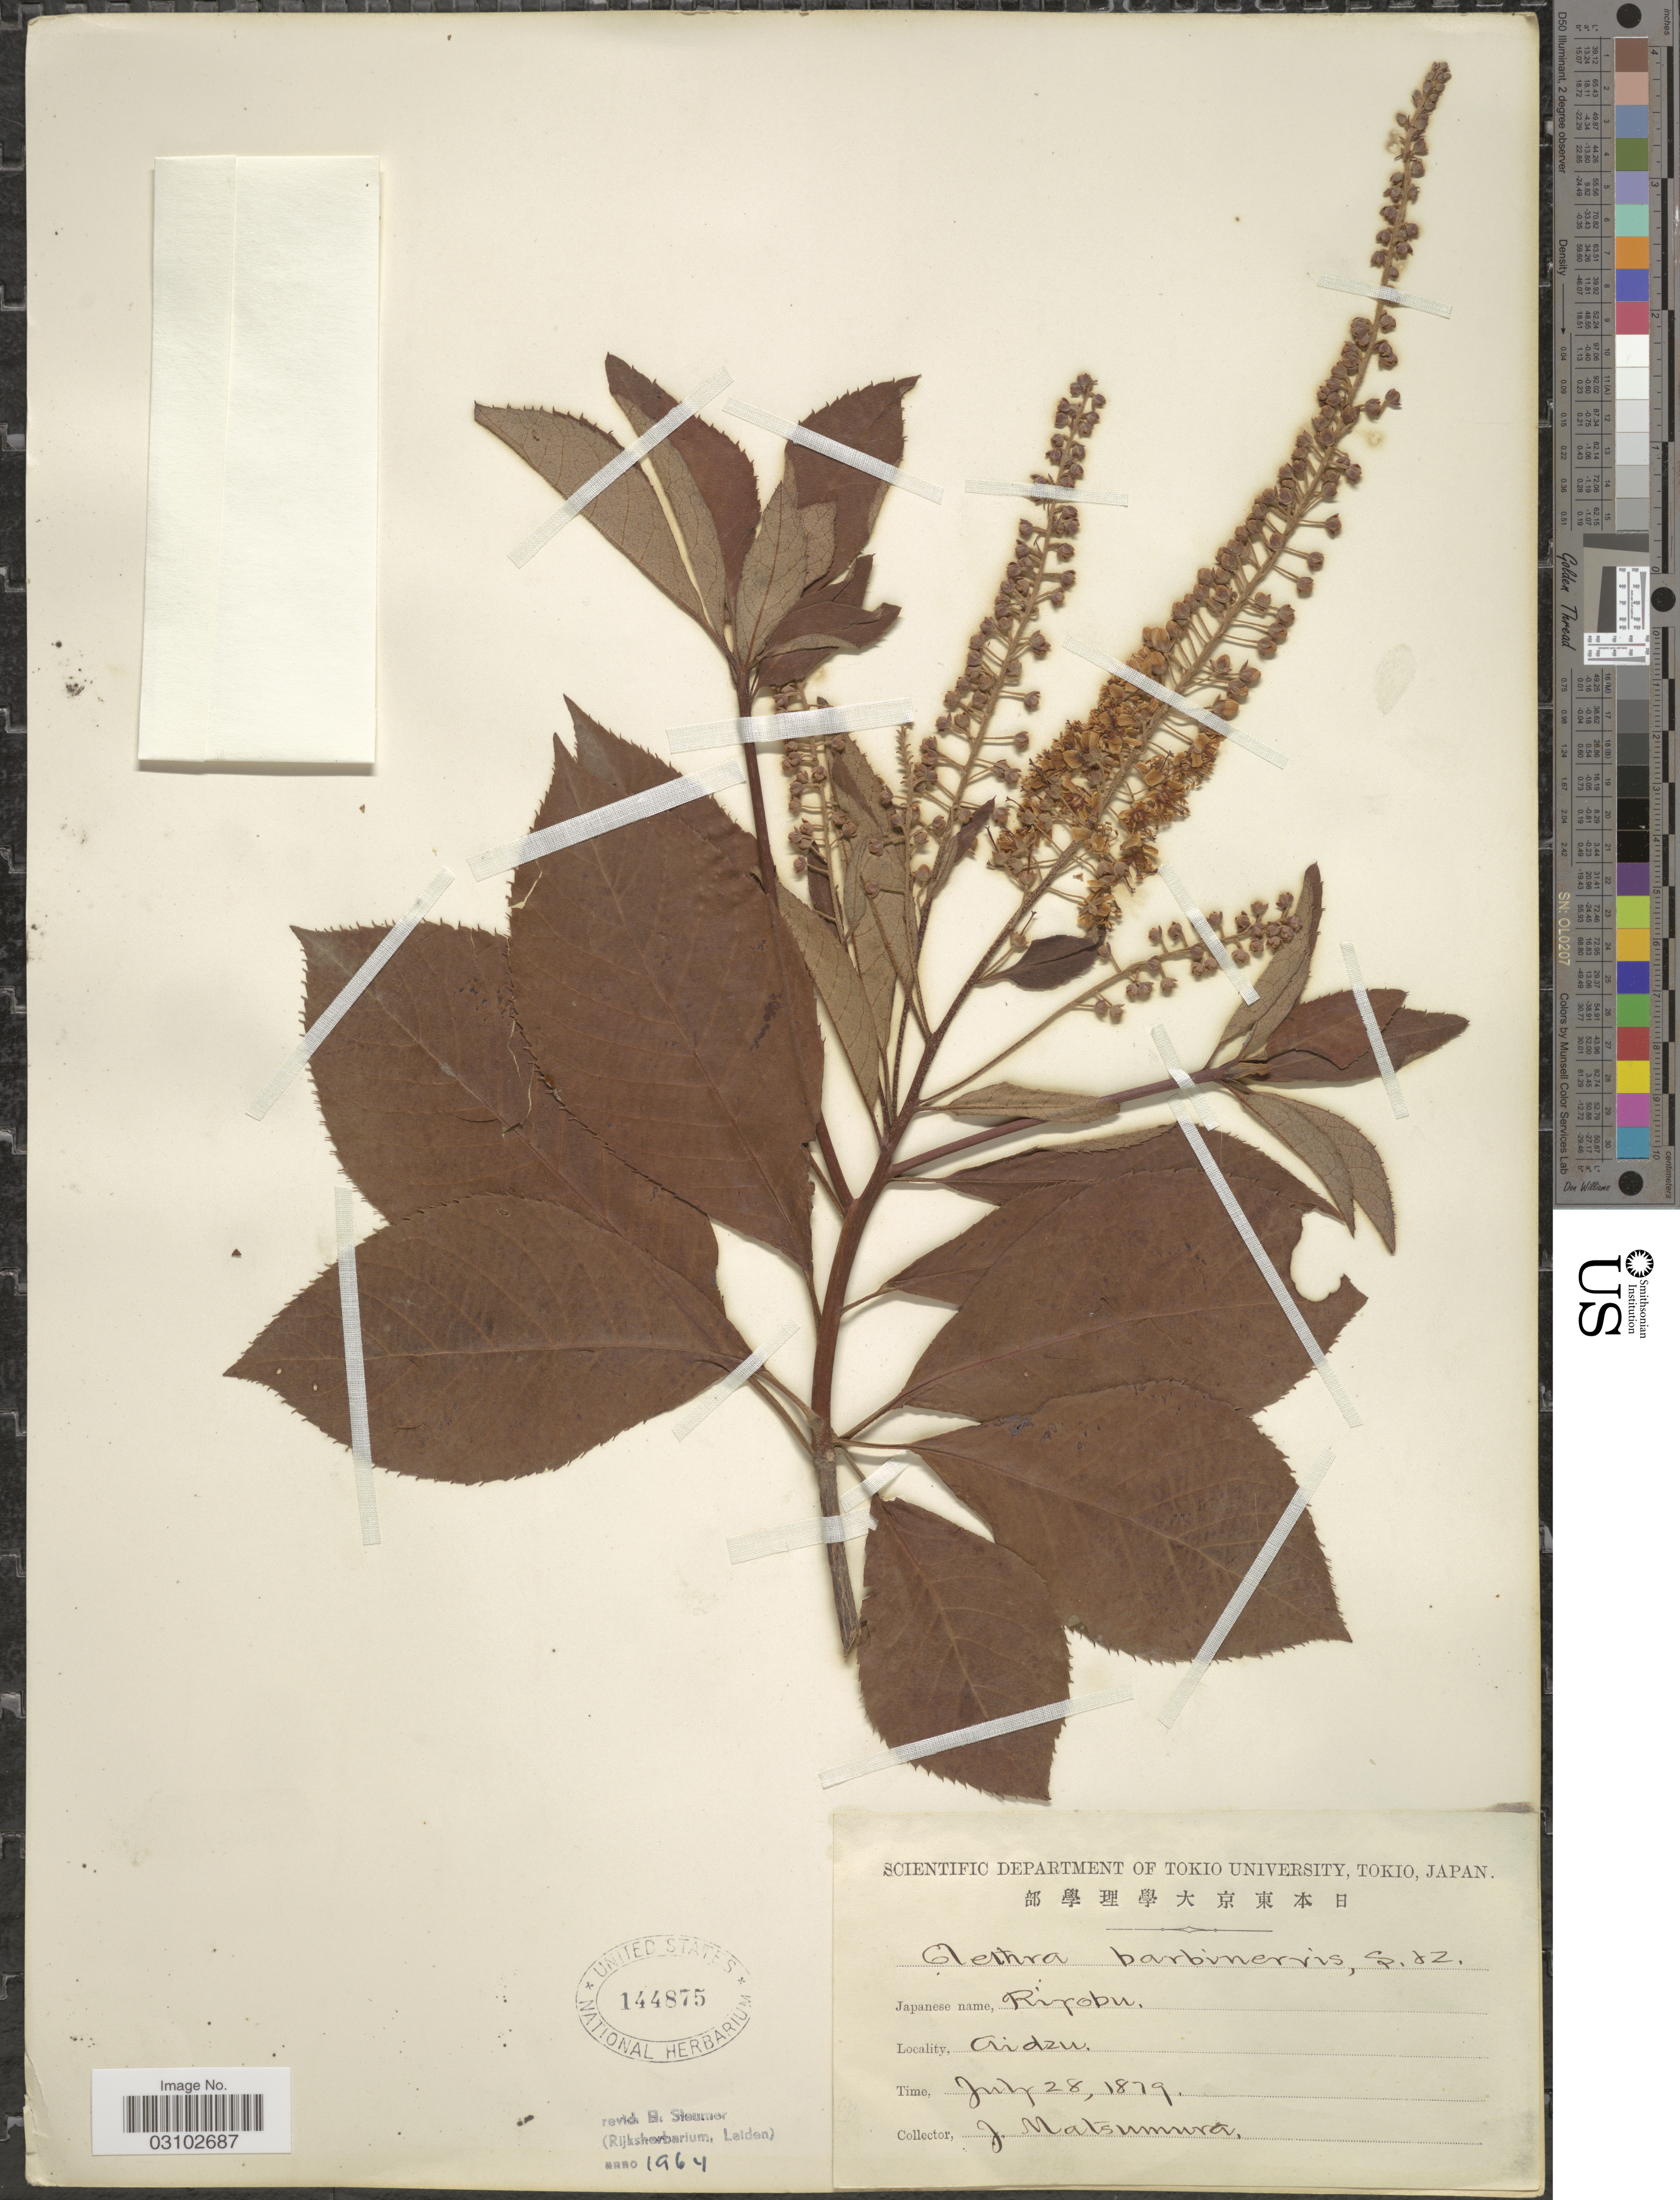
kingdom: Plantae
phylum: Tracheophyta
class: Magnoliopsida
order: Ericales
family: Clethraceae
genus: Clethra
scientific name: Clethra barbinervis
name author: Siebold & Zucc.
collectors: J. Matsumura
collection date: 1879-07-28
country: Japan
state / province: Tokyo, Federal City of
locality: Aidzu.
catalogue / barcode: US 144875